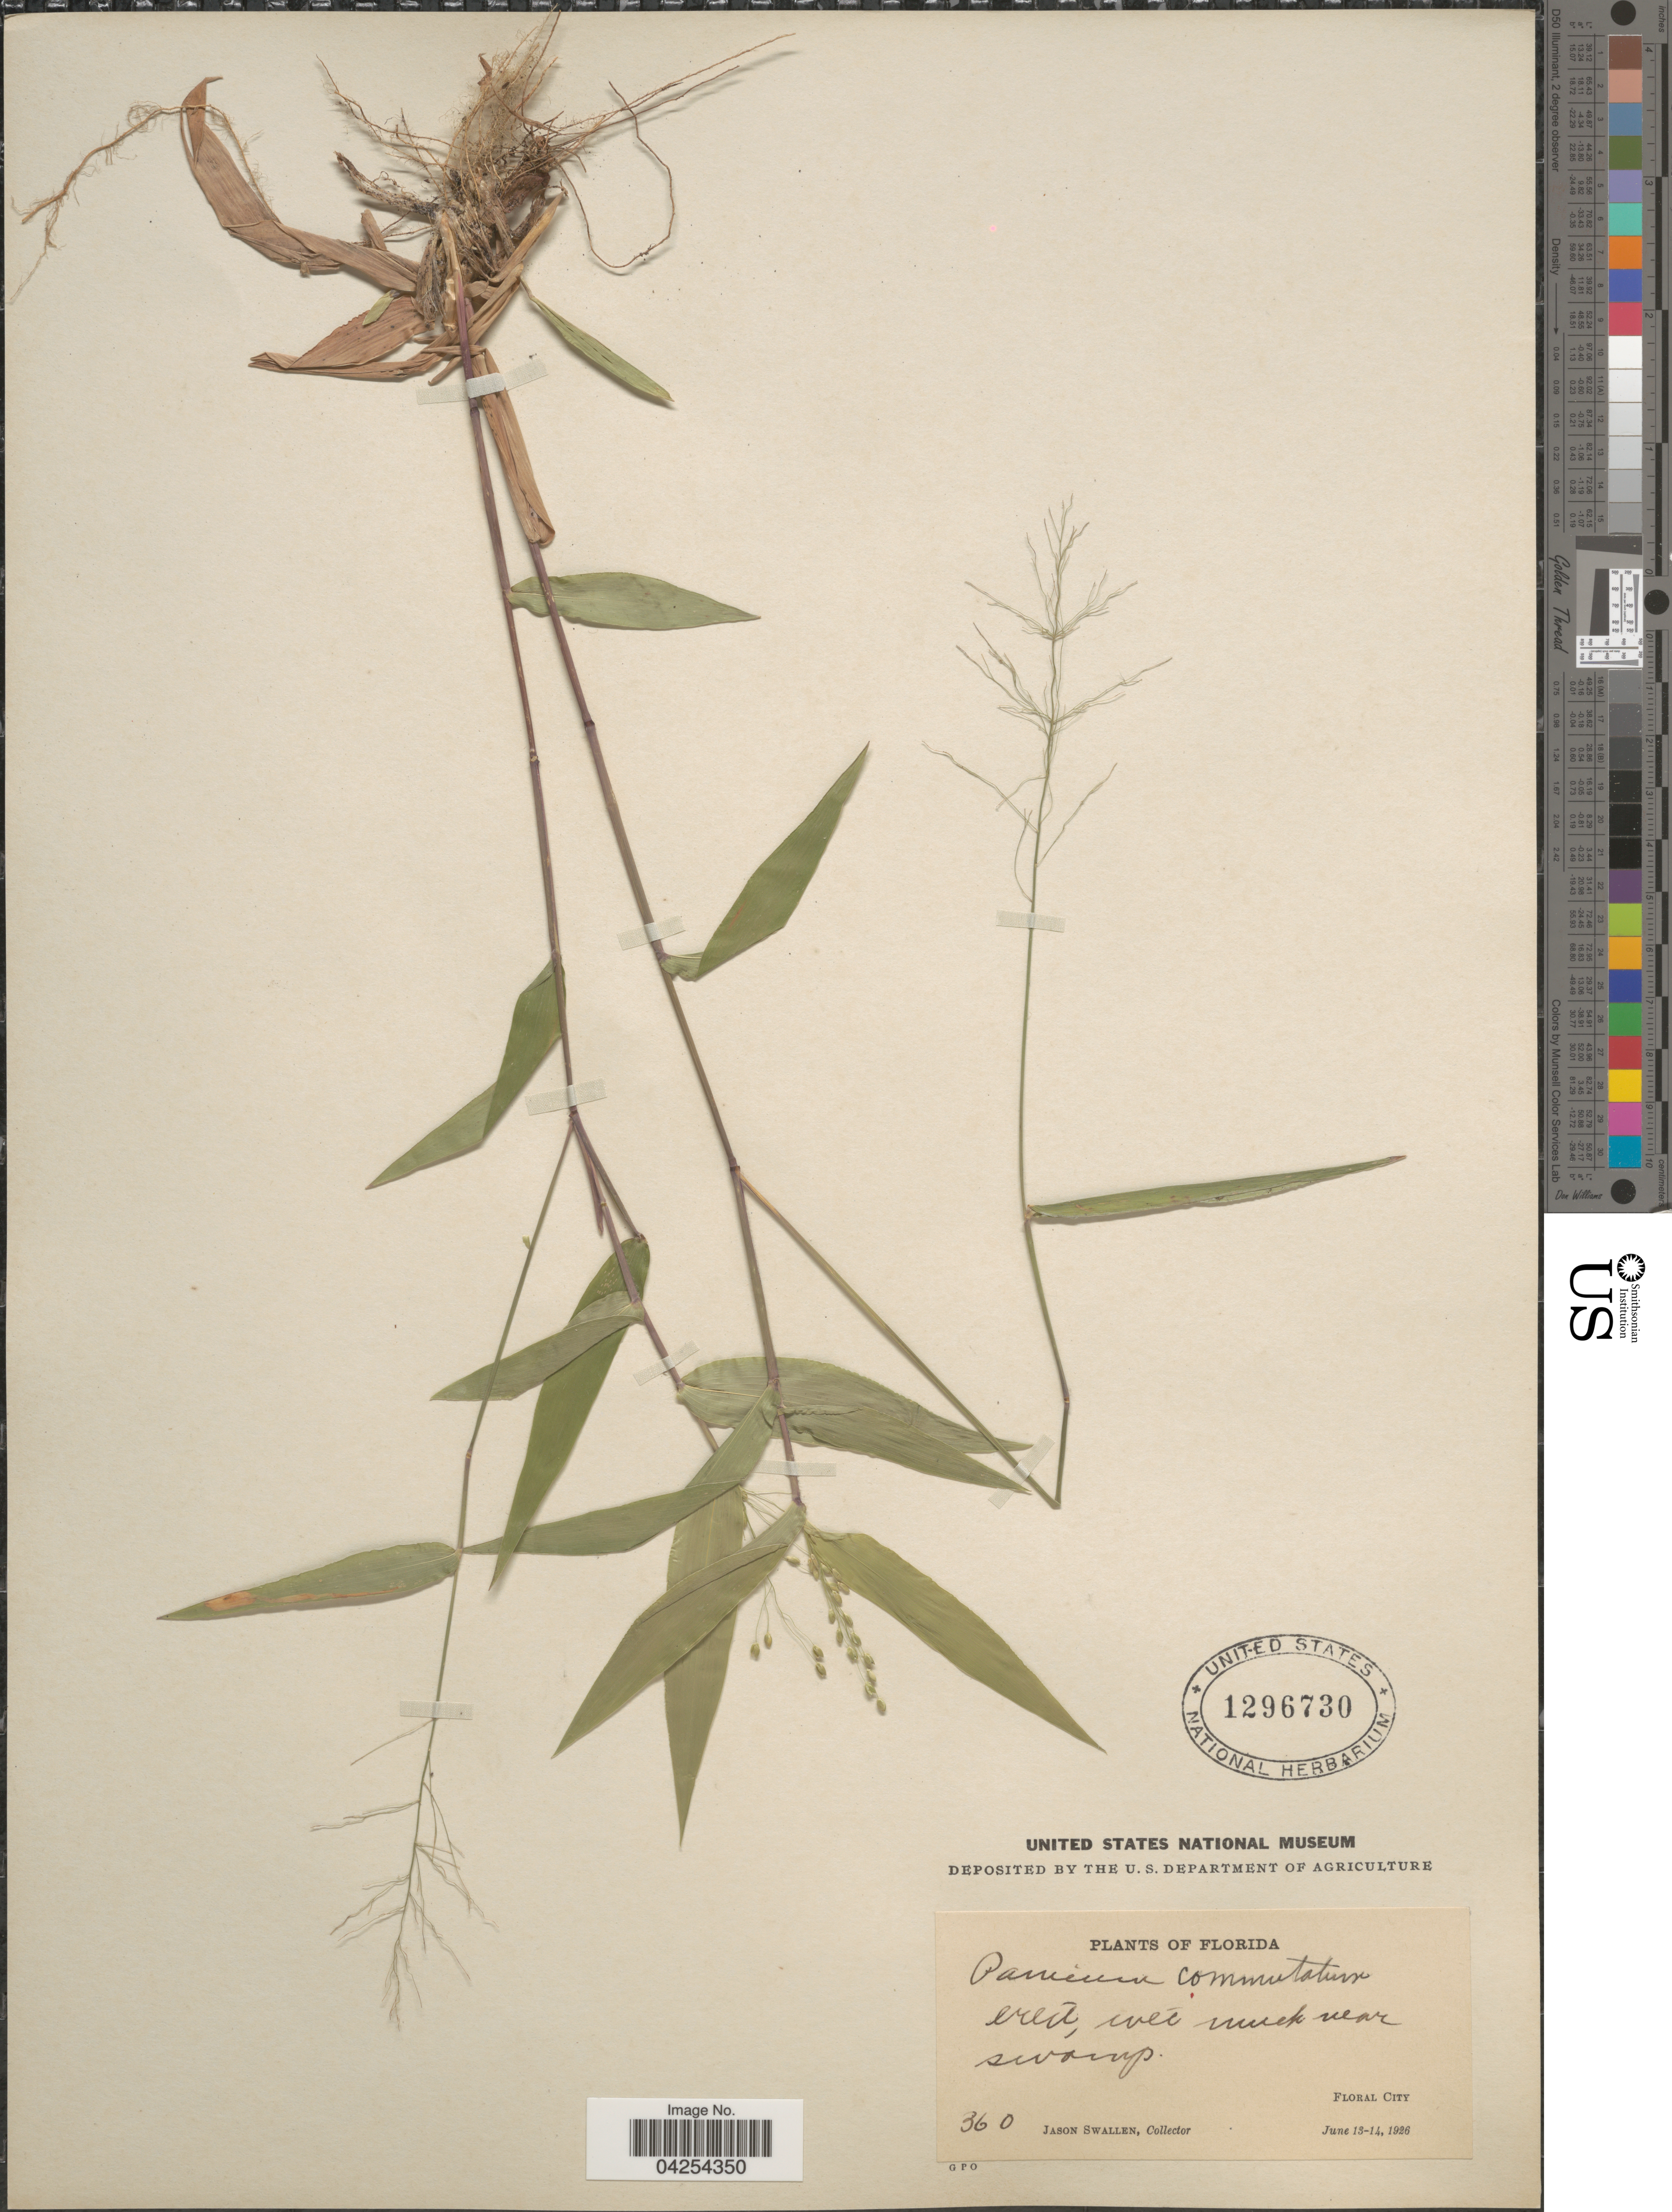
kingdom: Plantae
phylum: Tracheophyta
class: Liliopsida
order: Poales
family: Poaceae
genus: Dichanthelium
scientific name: Dichanthelium commutatum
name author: (Schult.) Gould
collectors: J. R. Swallen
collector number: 360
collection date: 1926-06-13/1926-06-14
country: United States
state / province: Florida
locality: Floral City.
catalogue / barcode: US 1296730